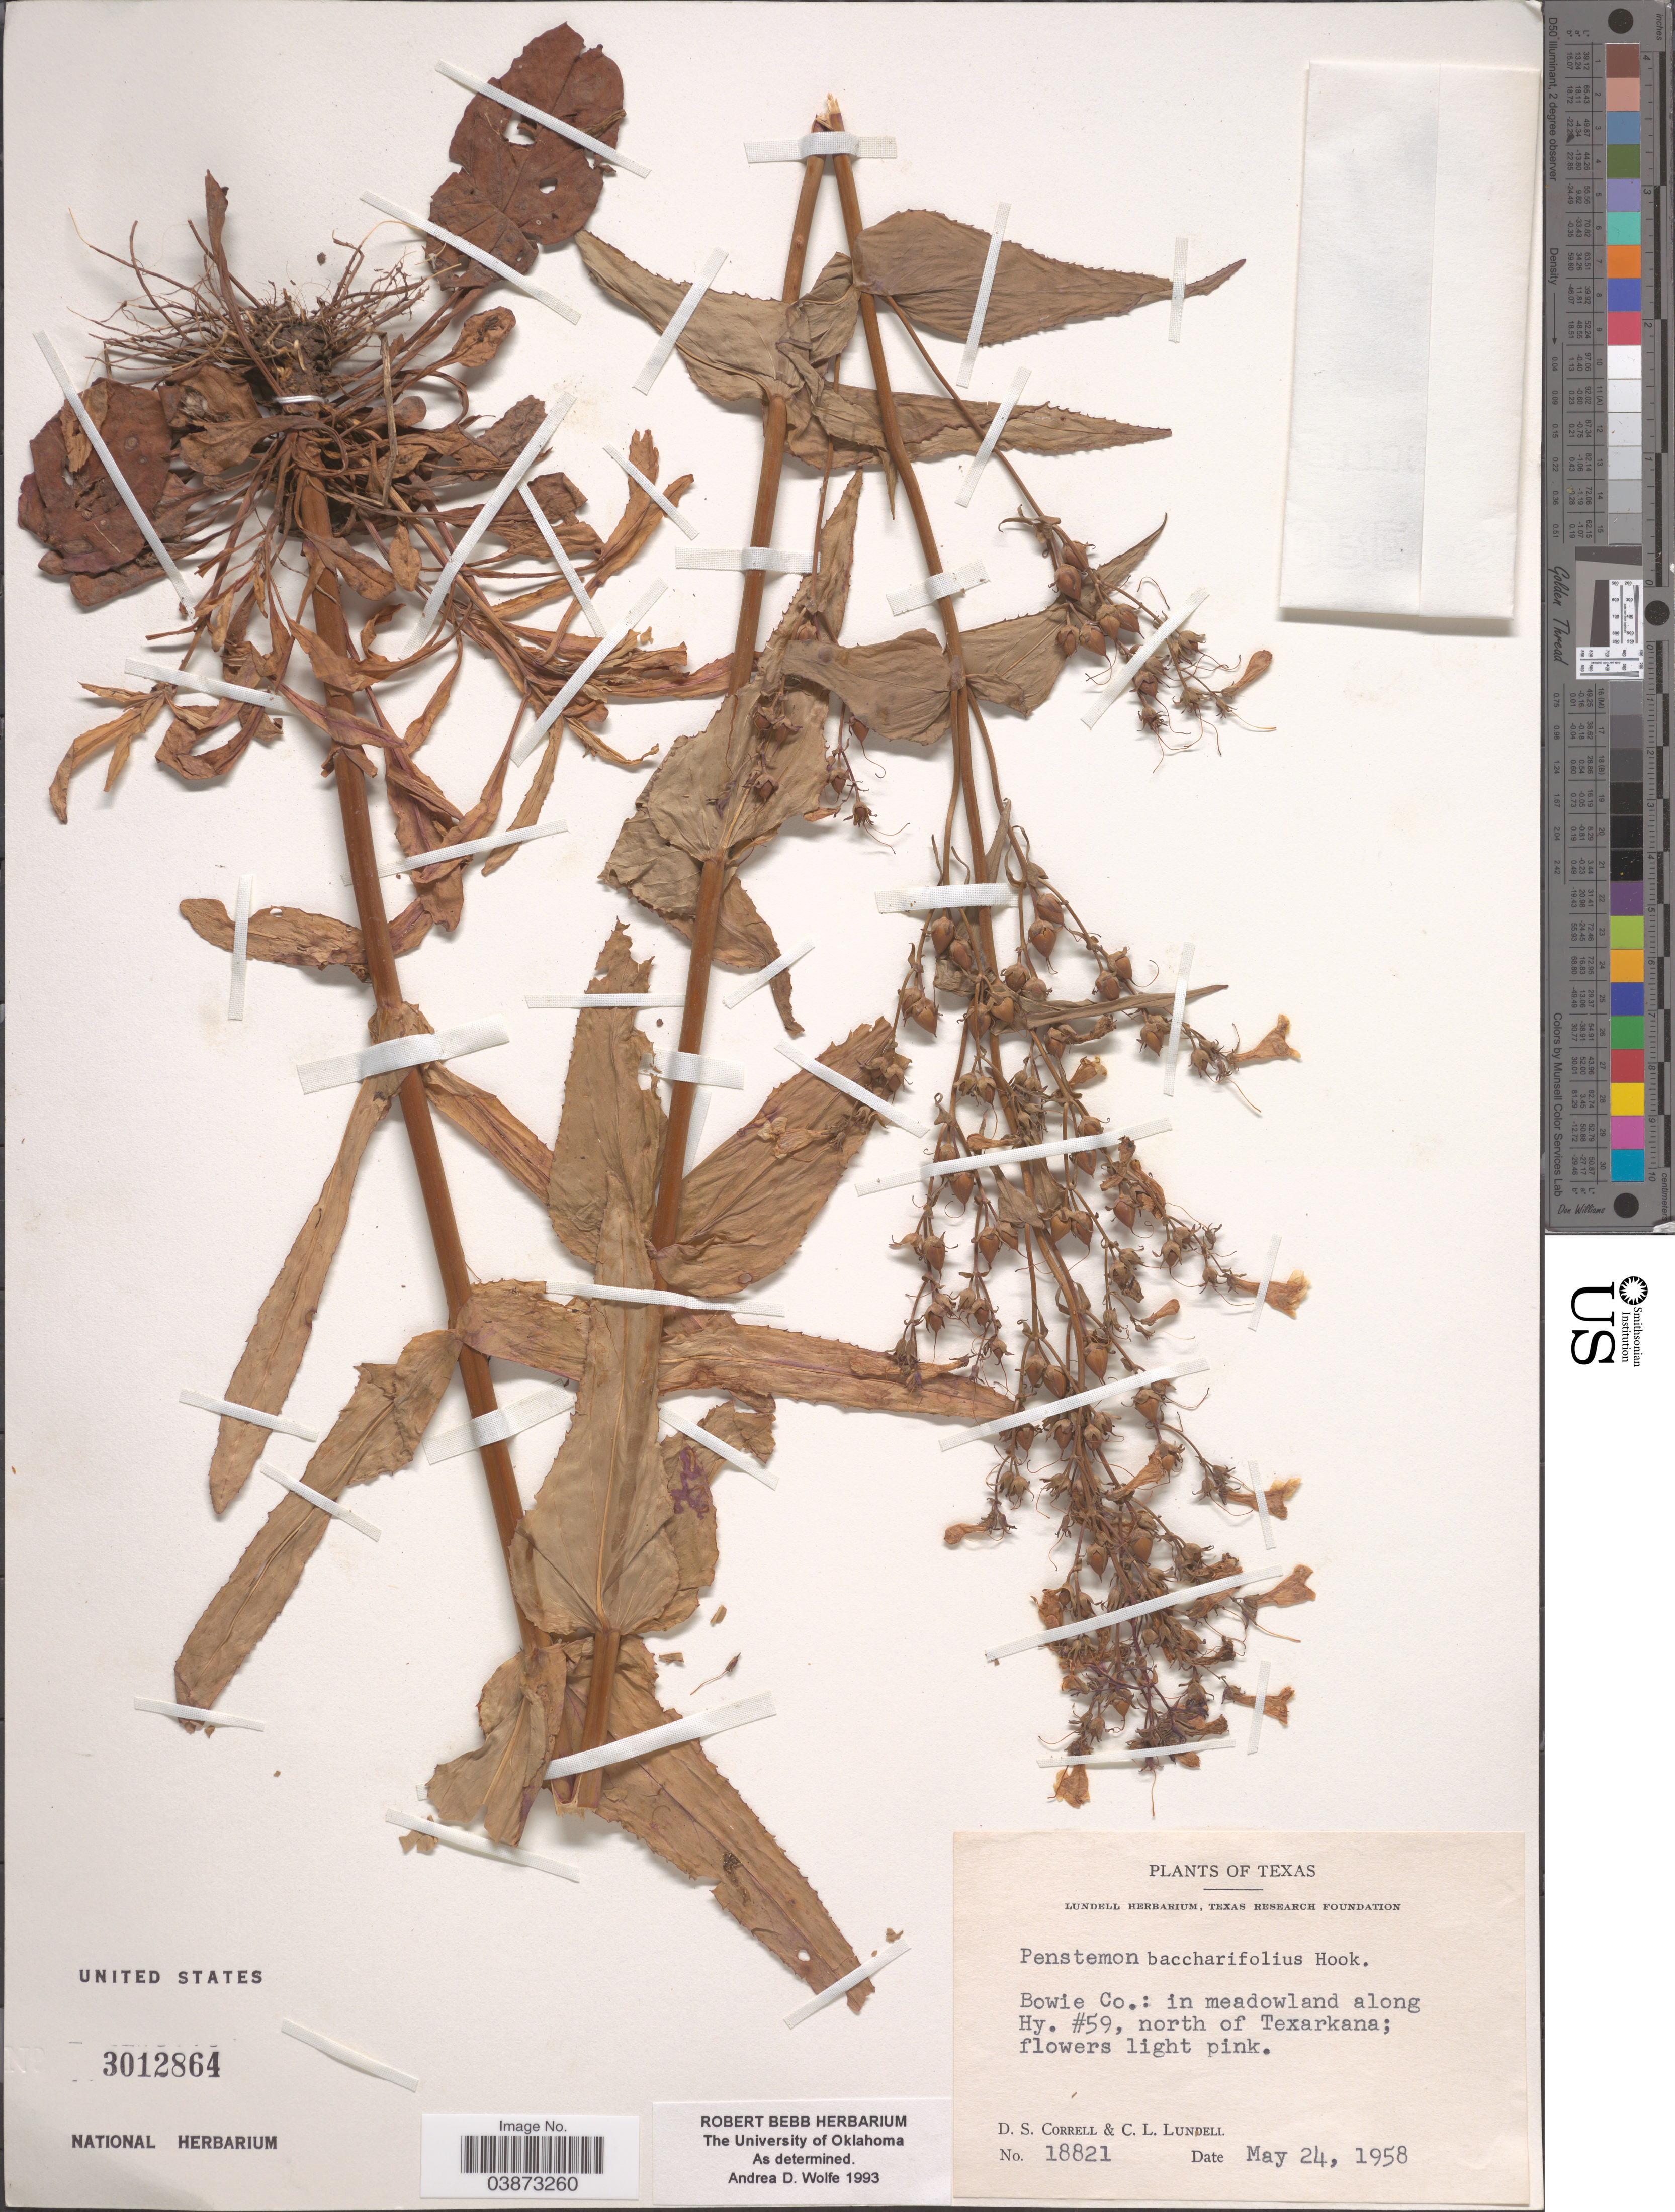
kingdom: Plantae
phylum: Tracheophyta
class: Magnoliopsida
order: Lamiales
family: Plantaginaceae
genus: Penstemon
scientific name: Penstemon baccharifolius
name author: Hook.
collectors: D. S. Correll & C. L. Lundell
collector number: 18821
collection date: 1958-05-24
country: United States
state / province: Texas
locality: Bowie Co.: in meadowland along Hy. #59, north of Texarkana.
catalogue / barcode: US 3012864